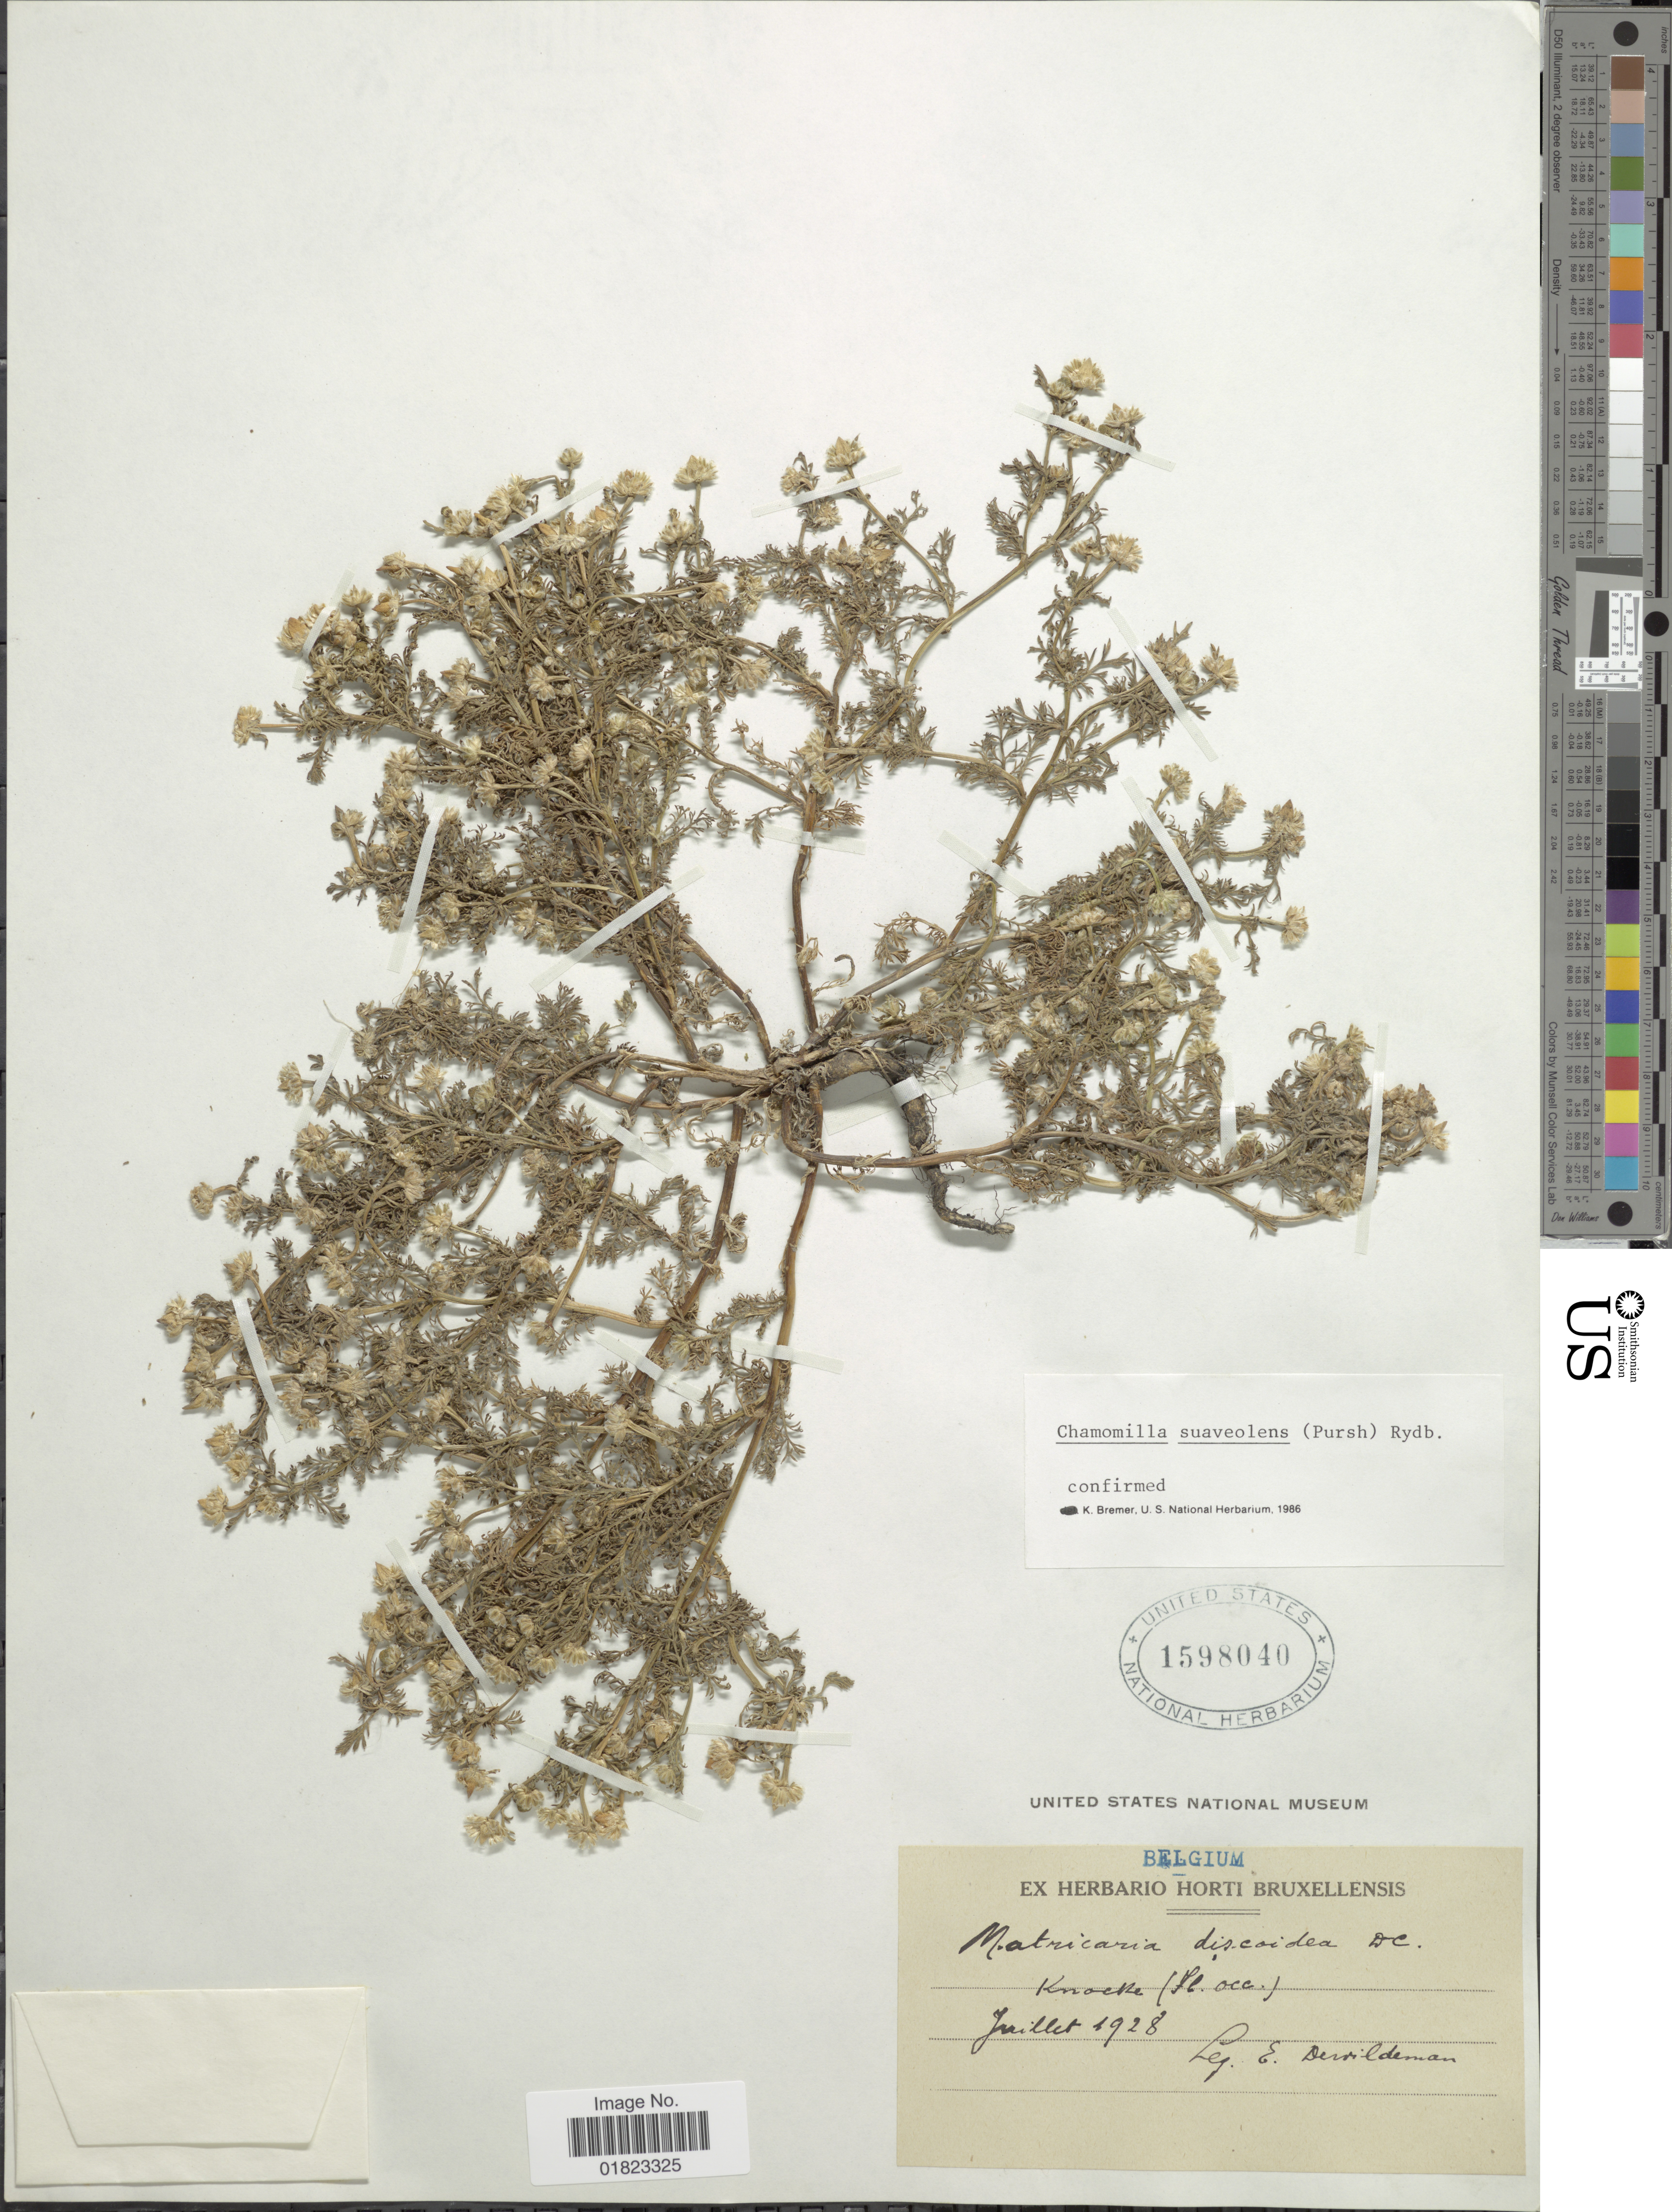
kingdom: Plantae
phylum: Tracheophyta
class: Magnoliopsida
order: Asterales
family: Asteraceae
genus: Matricaria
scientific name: Matricaria matricarioides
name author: (Less.) Porter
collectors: E. DeWildeman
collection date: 1928-07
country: Belgium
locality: Knocke, Belgium.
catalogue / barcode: US 1598040